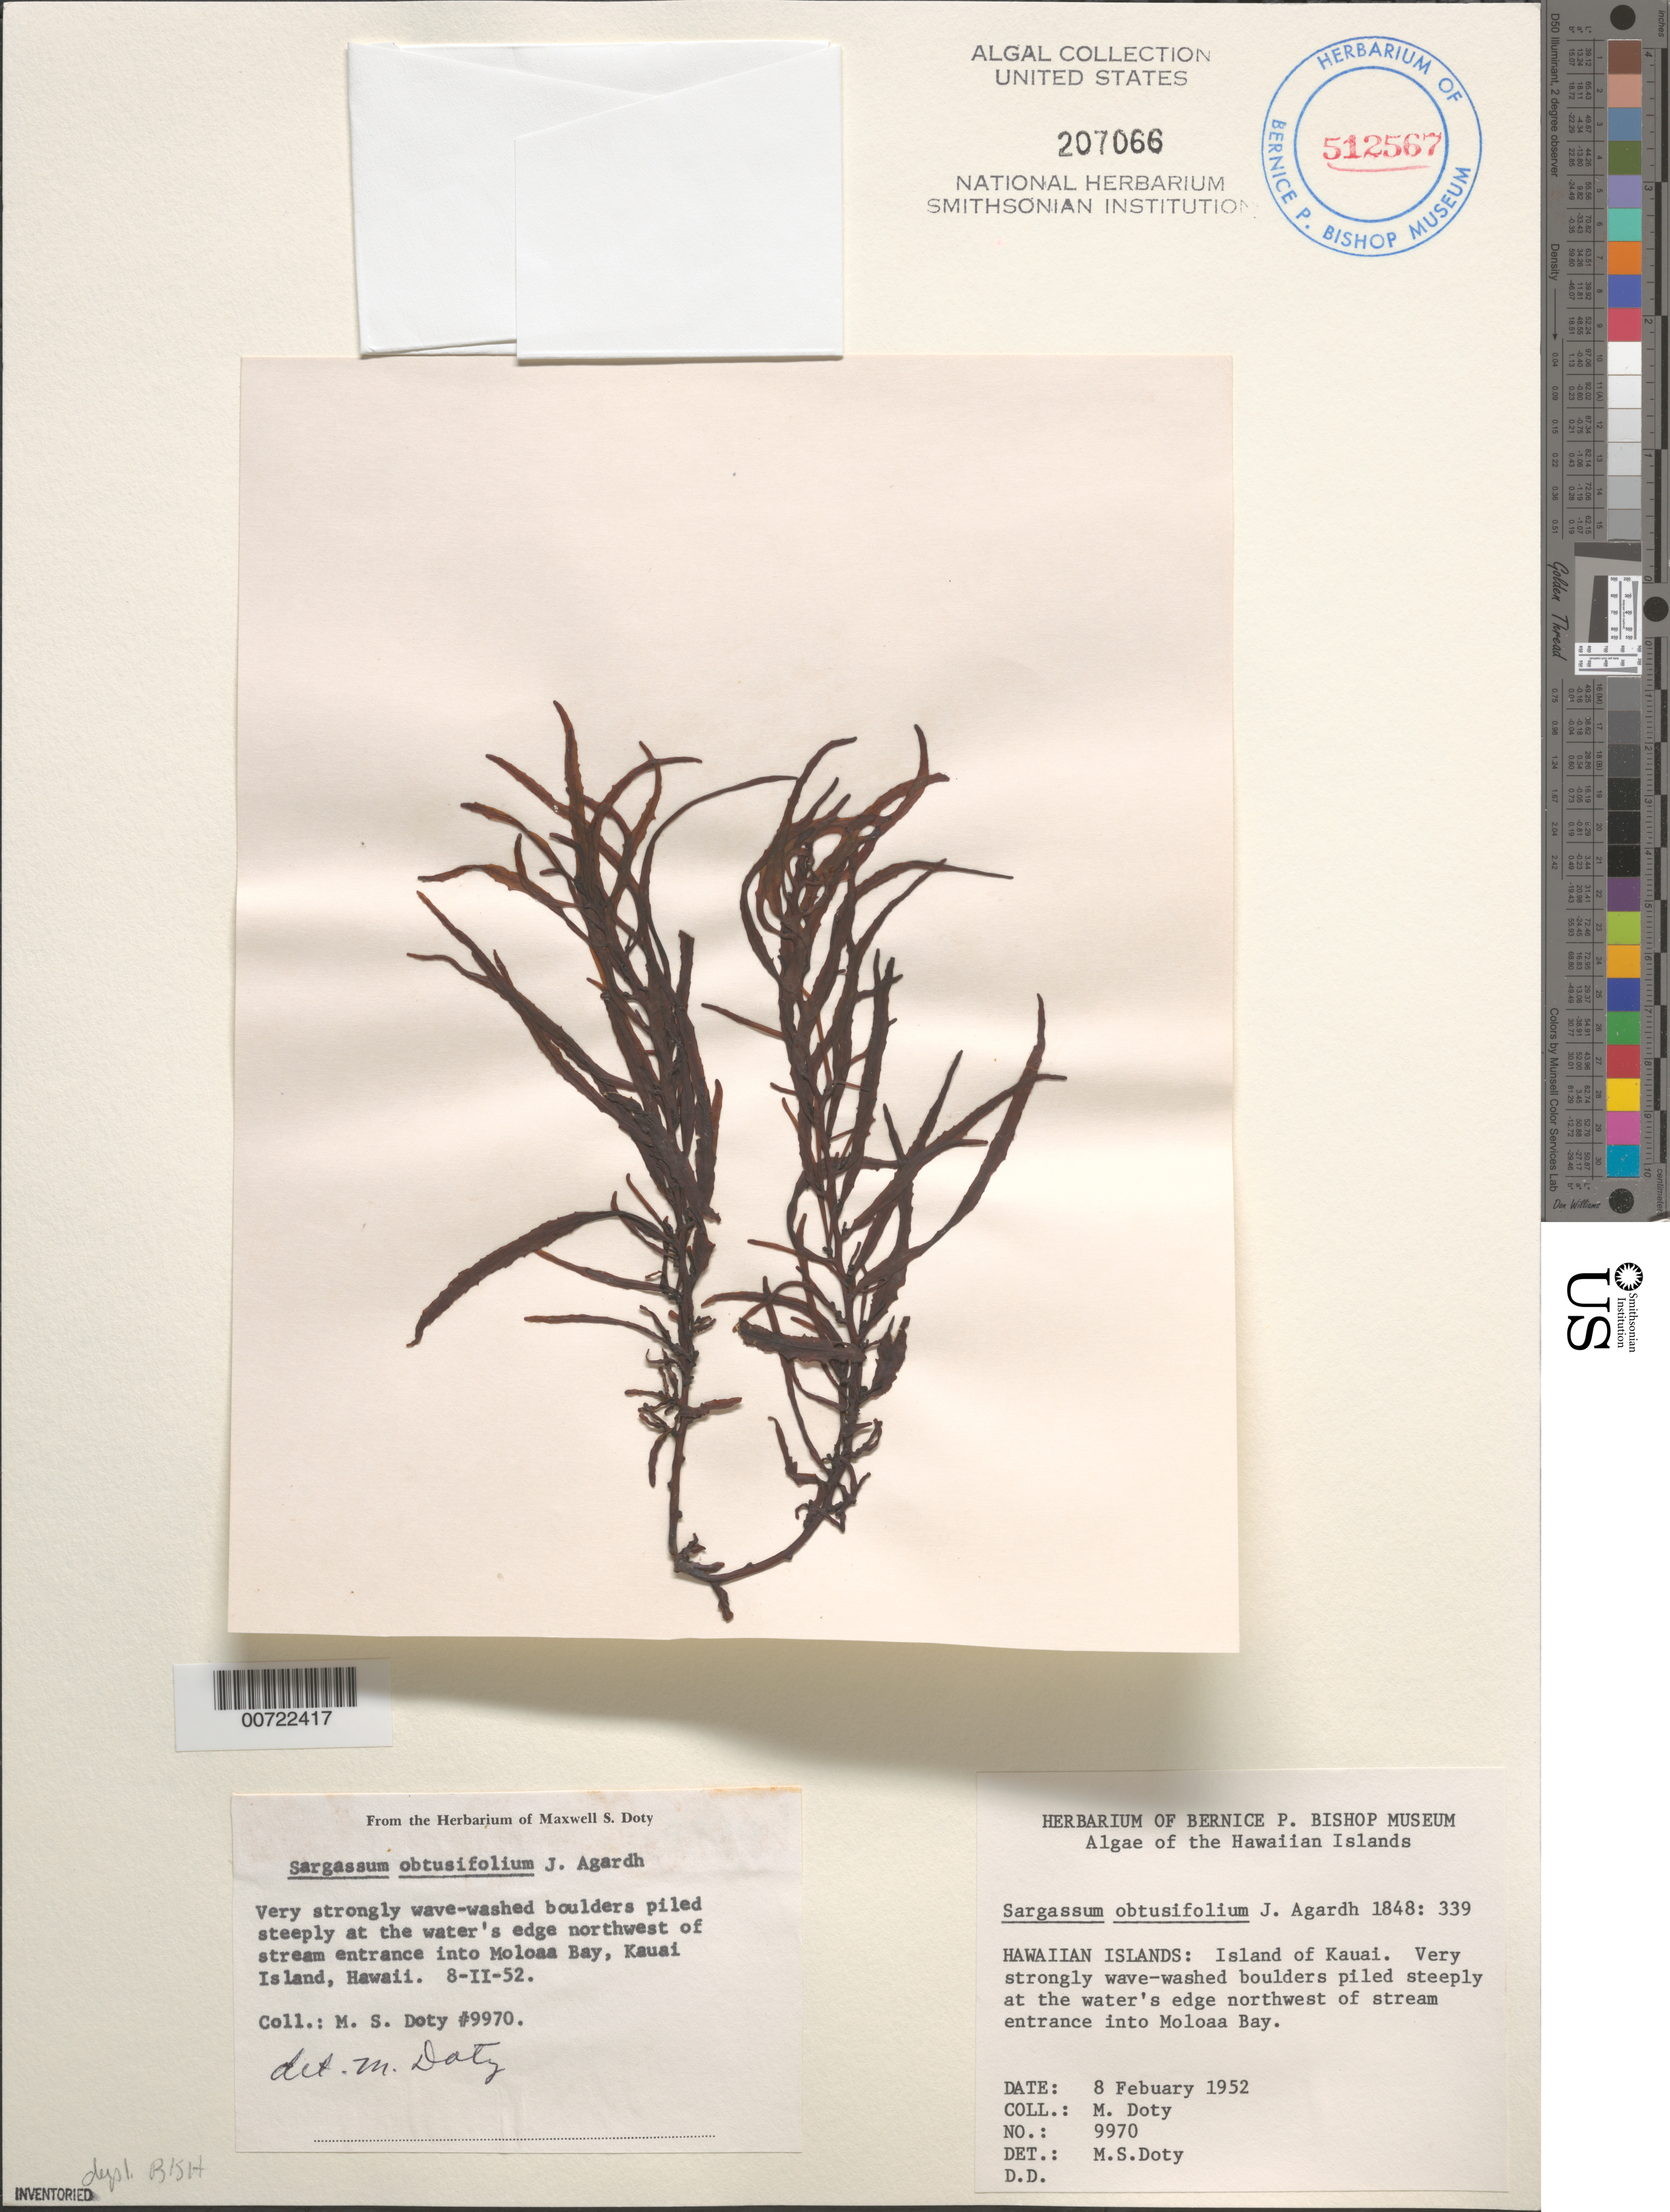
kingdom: Chromista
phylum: Ochrophyta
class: Phaeophyceae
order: Fucales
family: Sargassaceae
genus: Sargassum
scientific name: Sargassum obtusifolium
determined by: Doty, M. S.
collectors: M. S. Doty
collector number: MSD 9970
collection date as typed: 08 Feb 1952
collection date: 1952-02-08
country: United States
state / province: Hawaii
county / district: Kauai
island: Kaua'i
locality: Northwest of stream entrance into Moloaa Bay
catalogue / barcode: US 207066